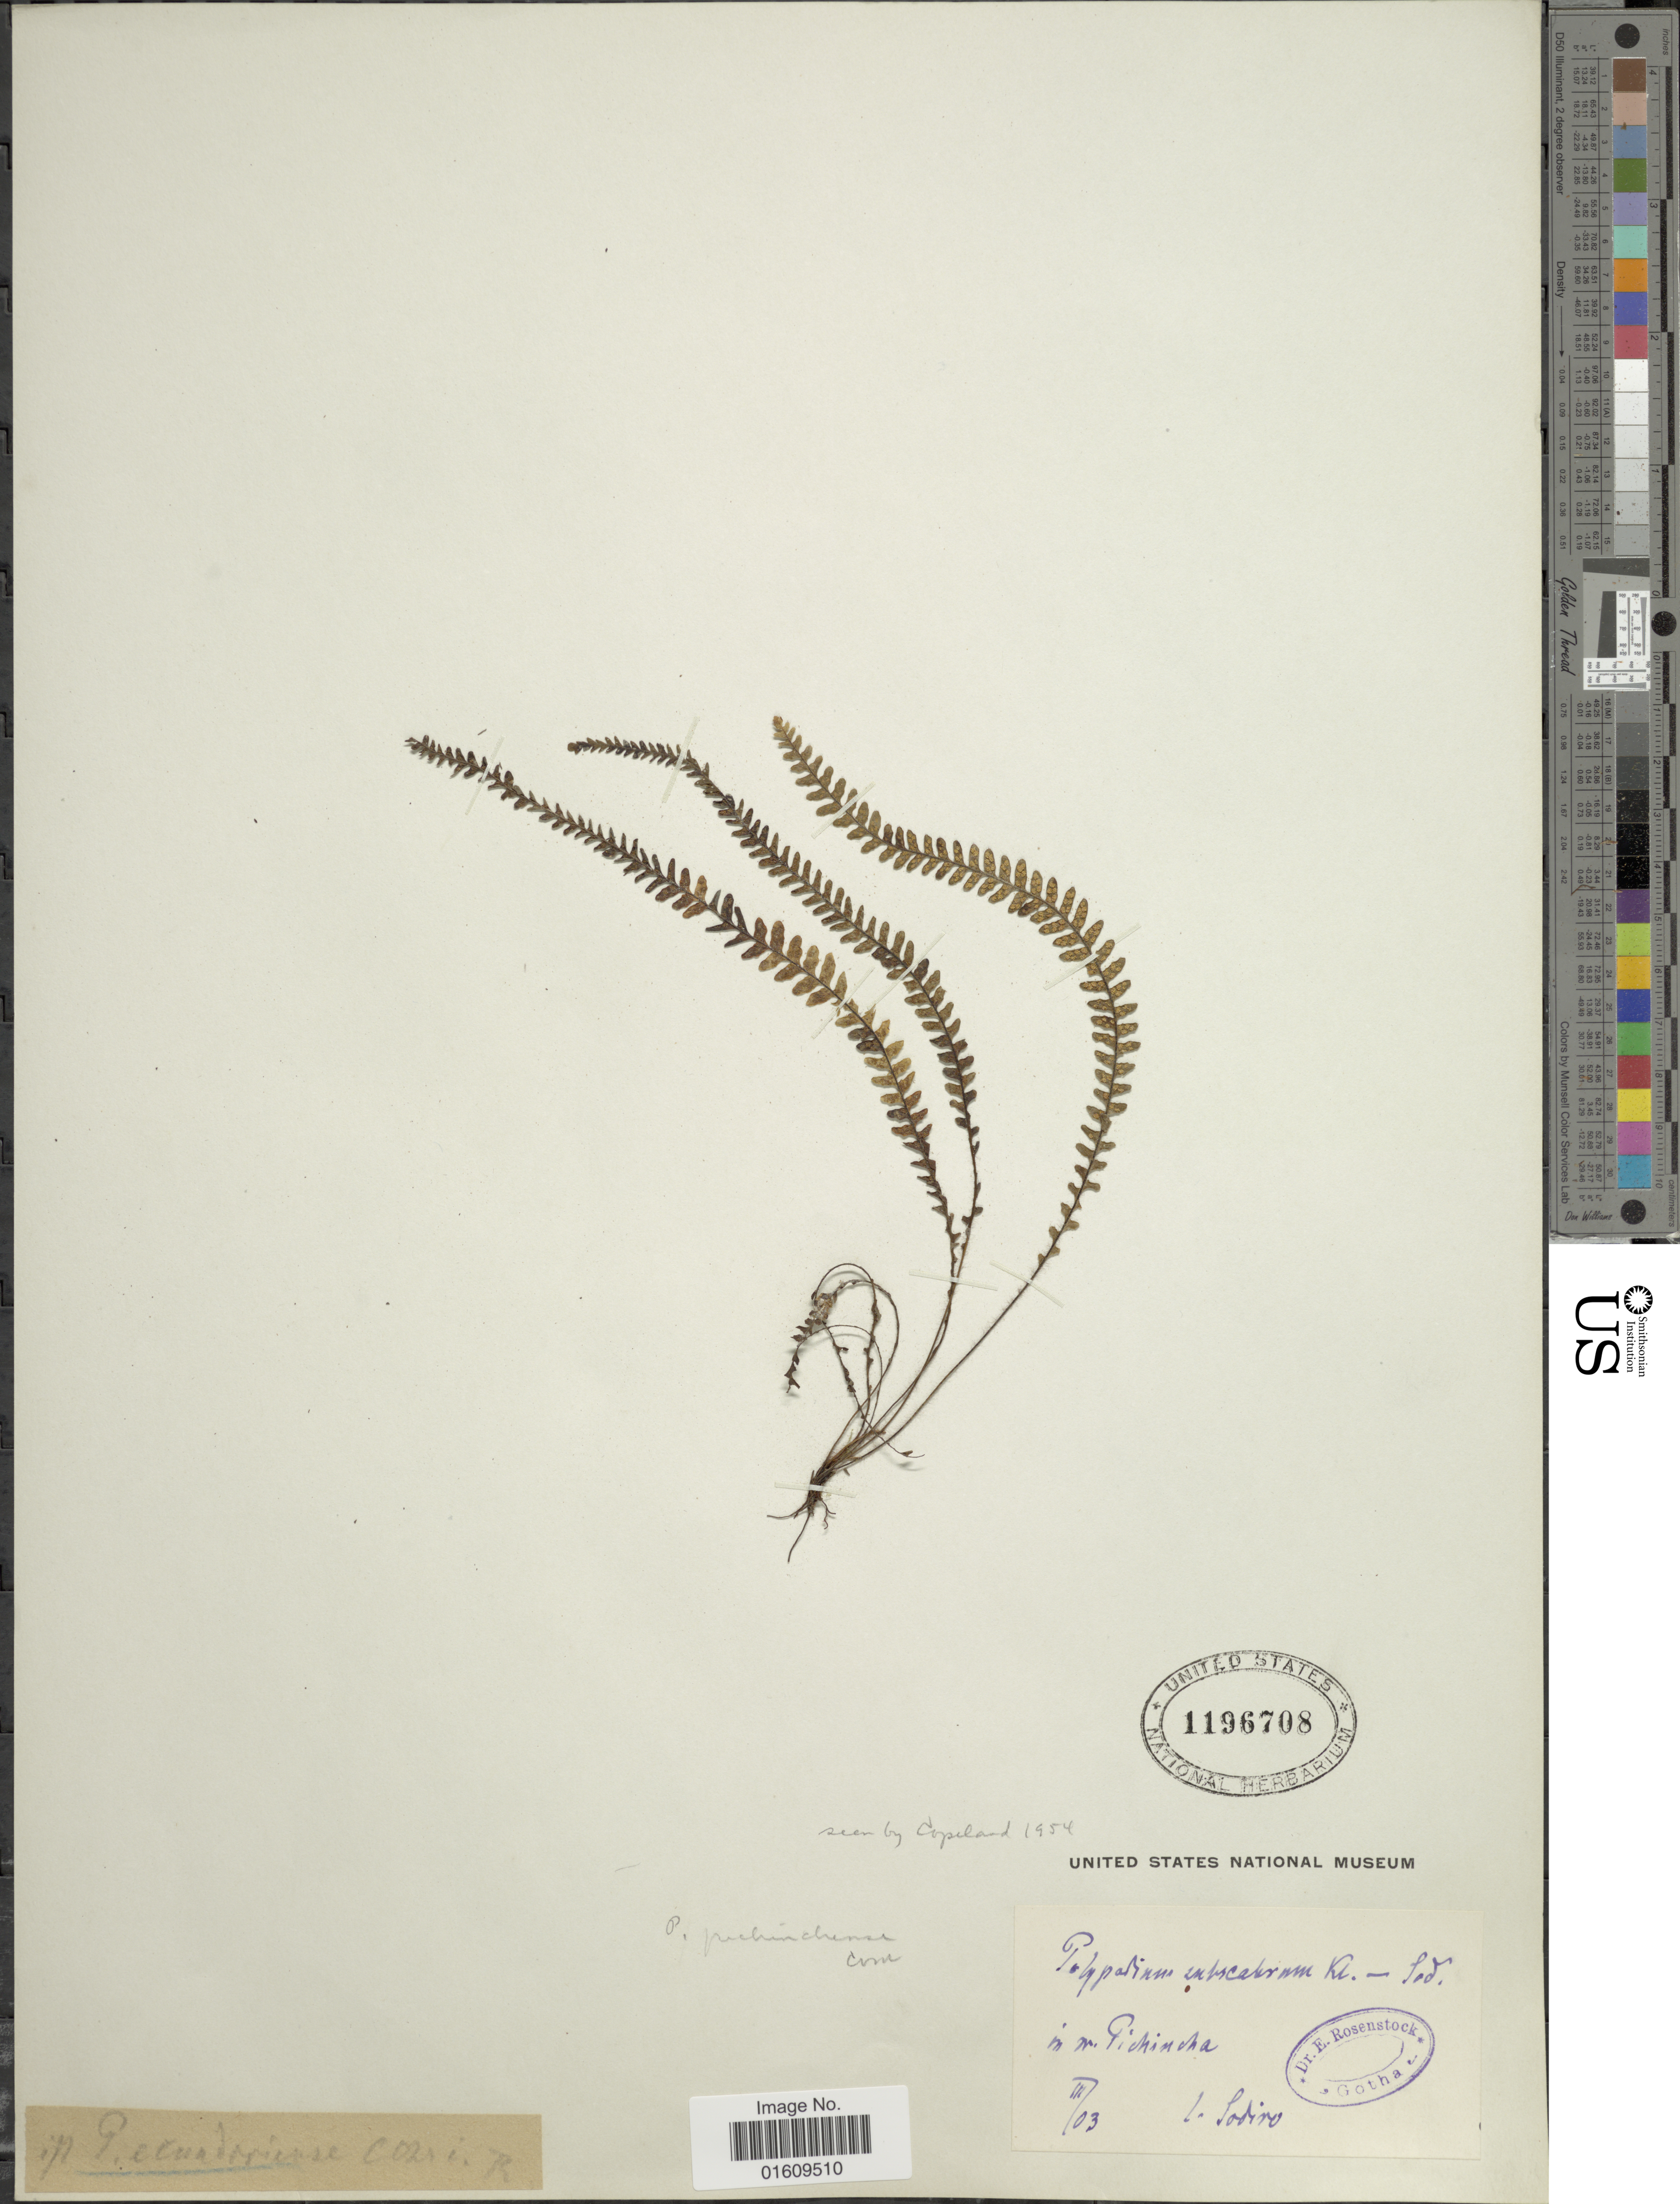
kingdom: Plantae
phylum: Tracheophyta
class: Polypodiopsida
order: Polypodiales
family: Polypodiaceae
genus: Ascogrammitis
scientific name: Ascogrammitis pichinchensis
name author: (Hieron.) Sundue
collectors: Sodiro, --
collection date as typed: Transcribed d/m/y: /3/3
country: Ecuador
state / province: Pichincha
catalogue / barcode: US 1196708